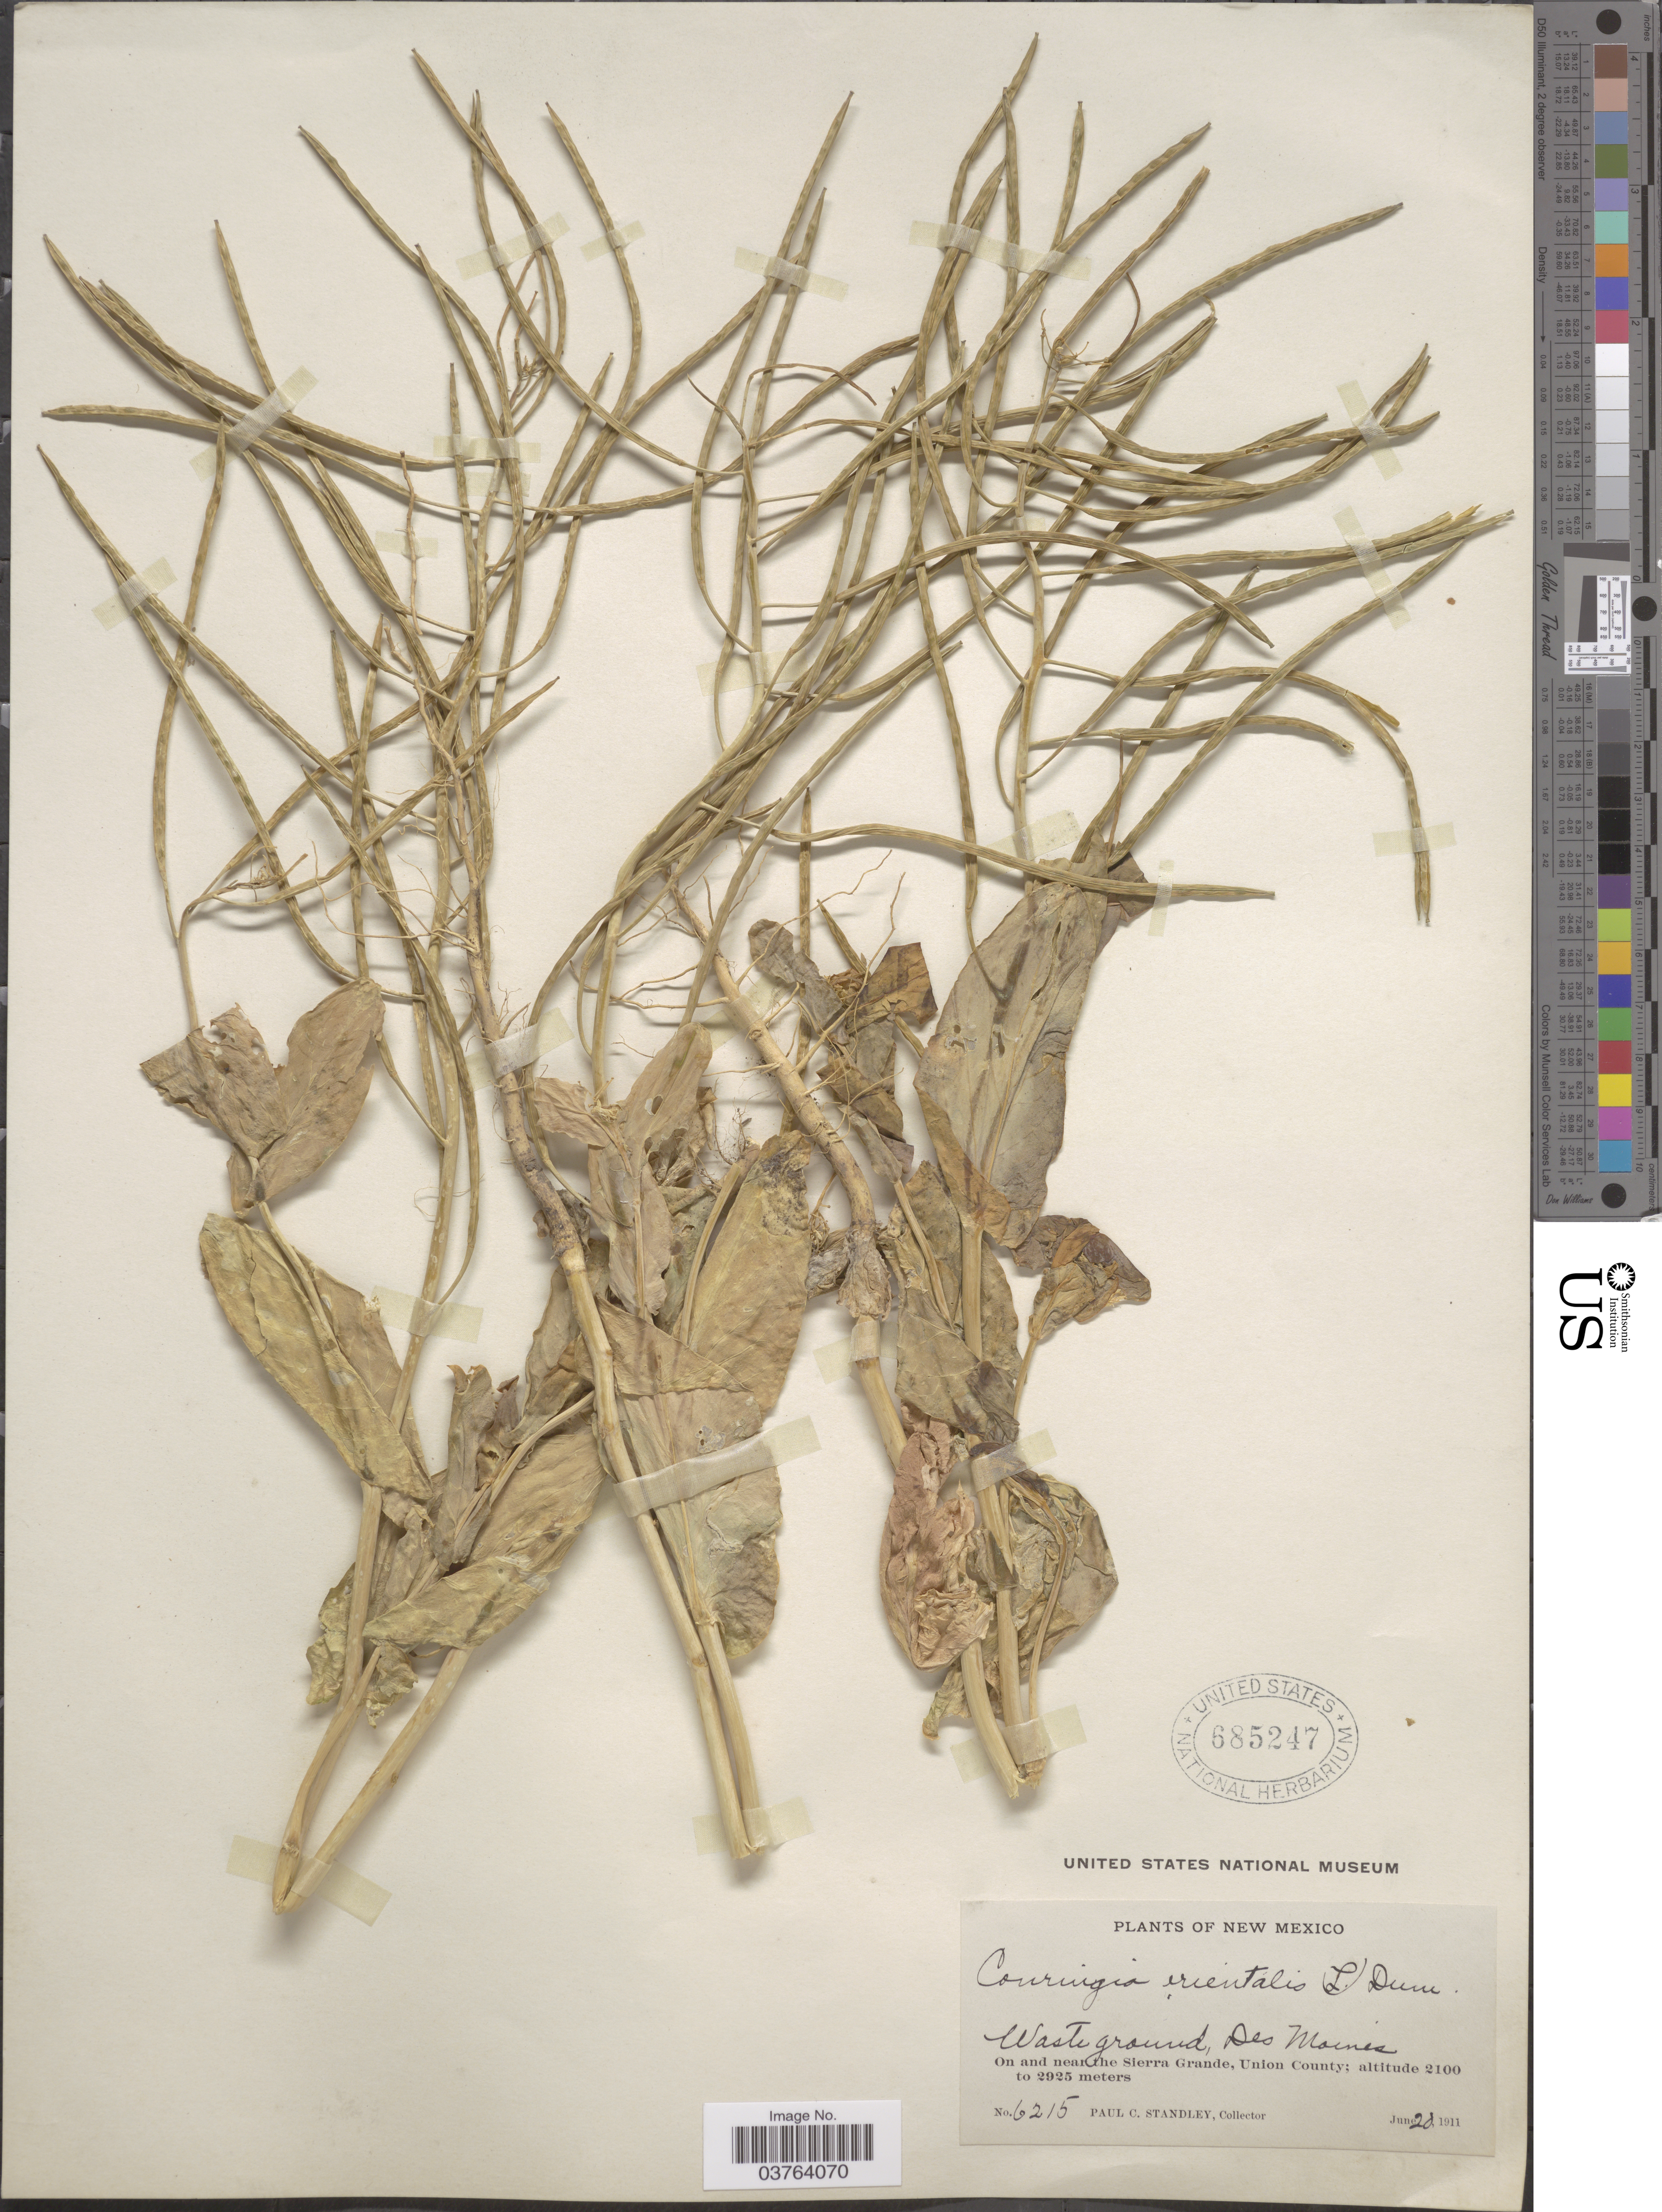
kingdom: Plantae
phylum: Tracheophyta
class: Magnoliopsida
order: Brassicales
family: Brassicaceae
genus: Conringia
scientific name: Conringia orientalis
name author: (L.) C. Presl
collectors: P. C. Standley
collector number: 6215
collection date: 1911-06-20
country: United States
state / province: New Mexico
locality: Des Moines. On and near the Sierra Grande, Union County.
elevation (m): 2100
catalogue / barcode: US 685247